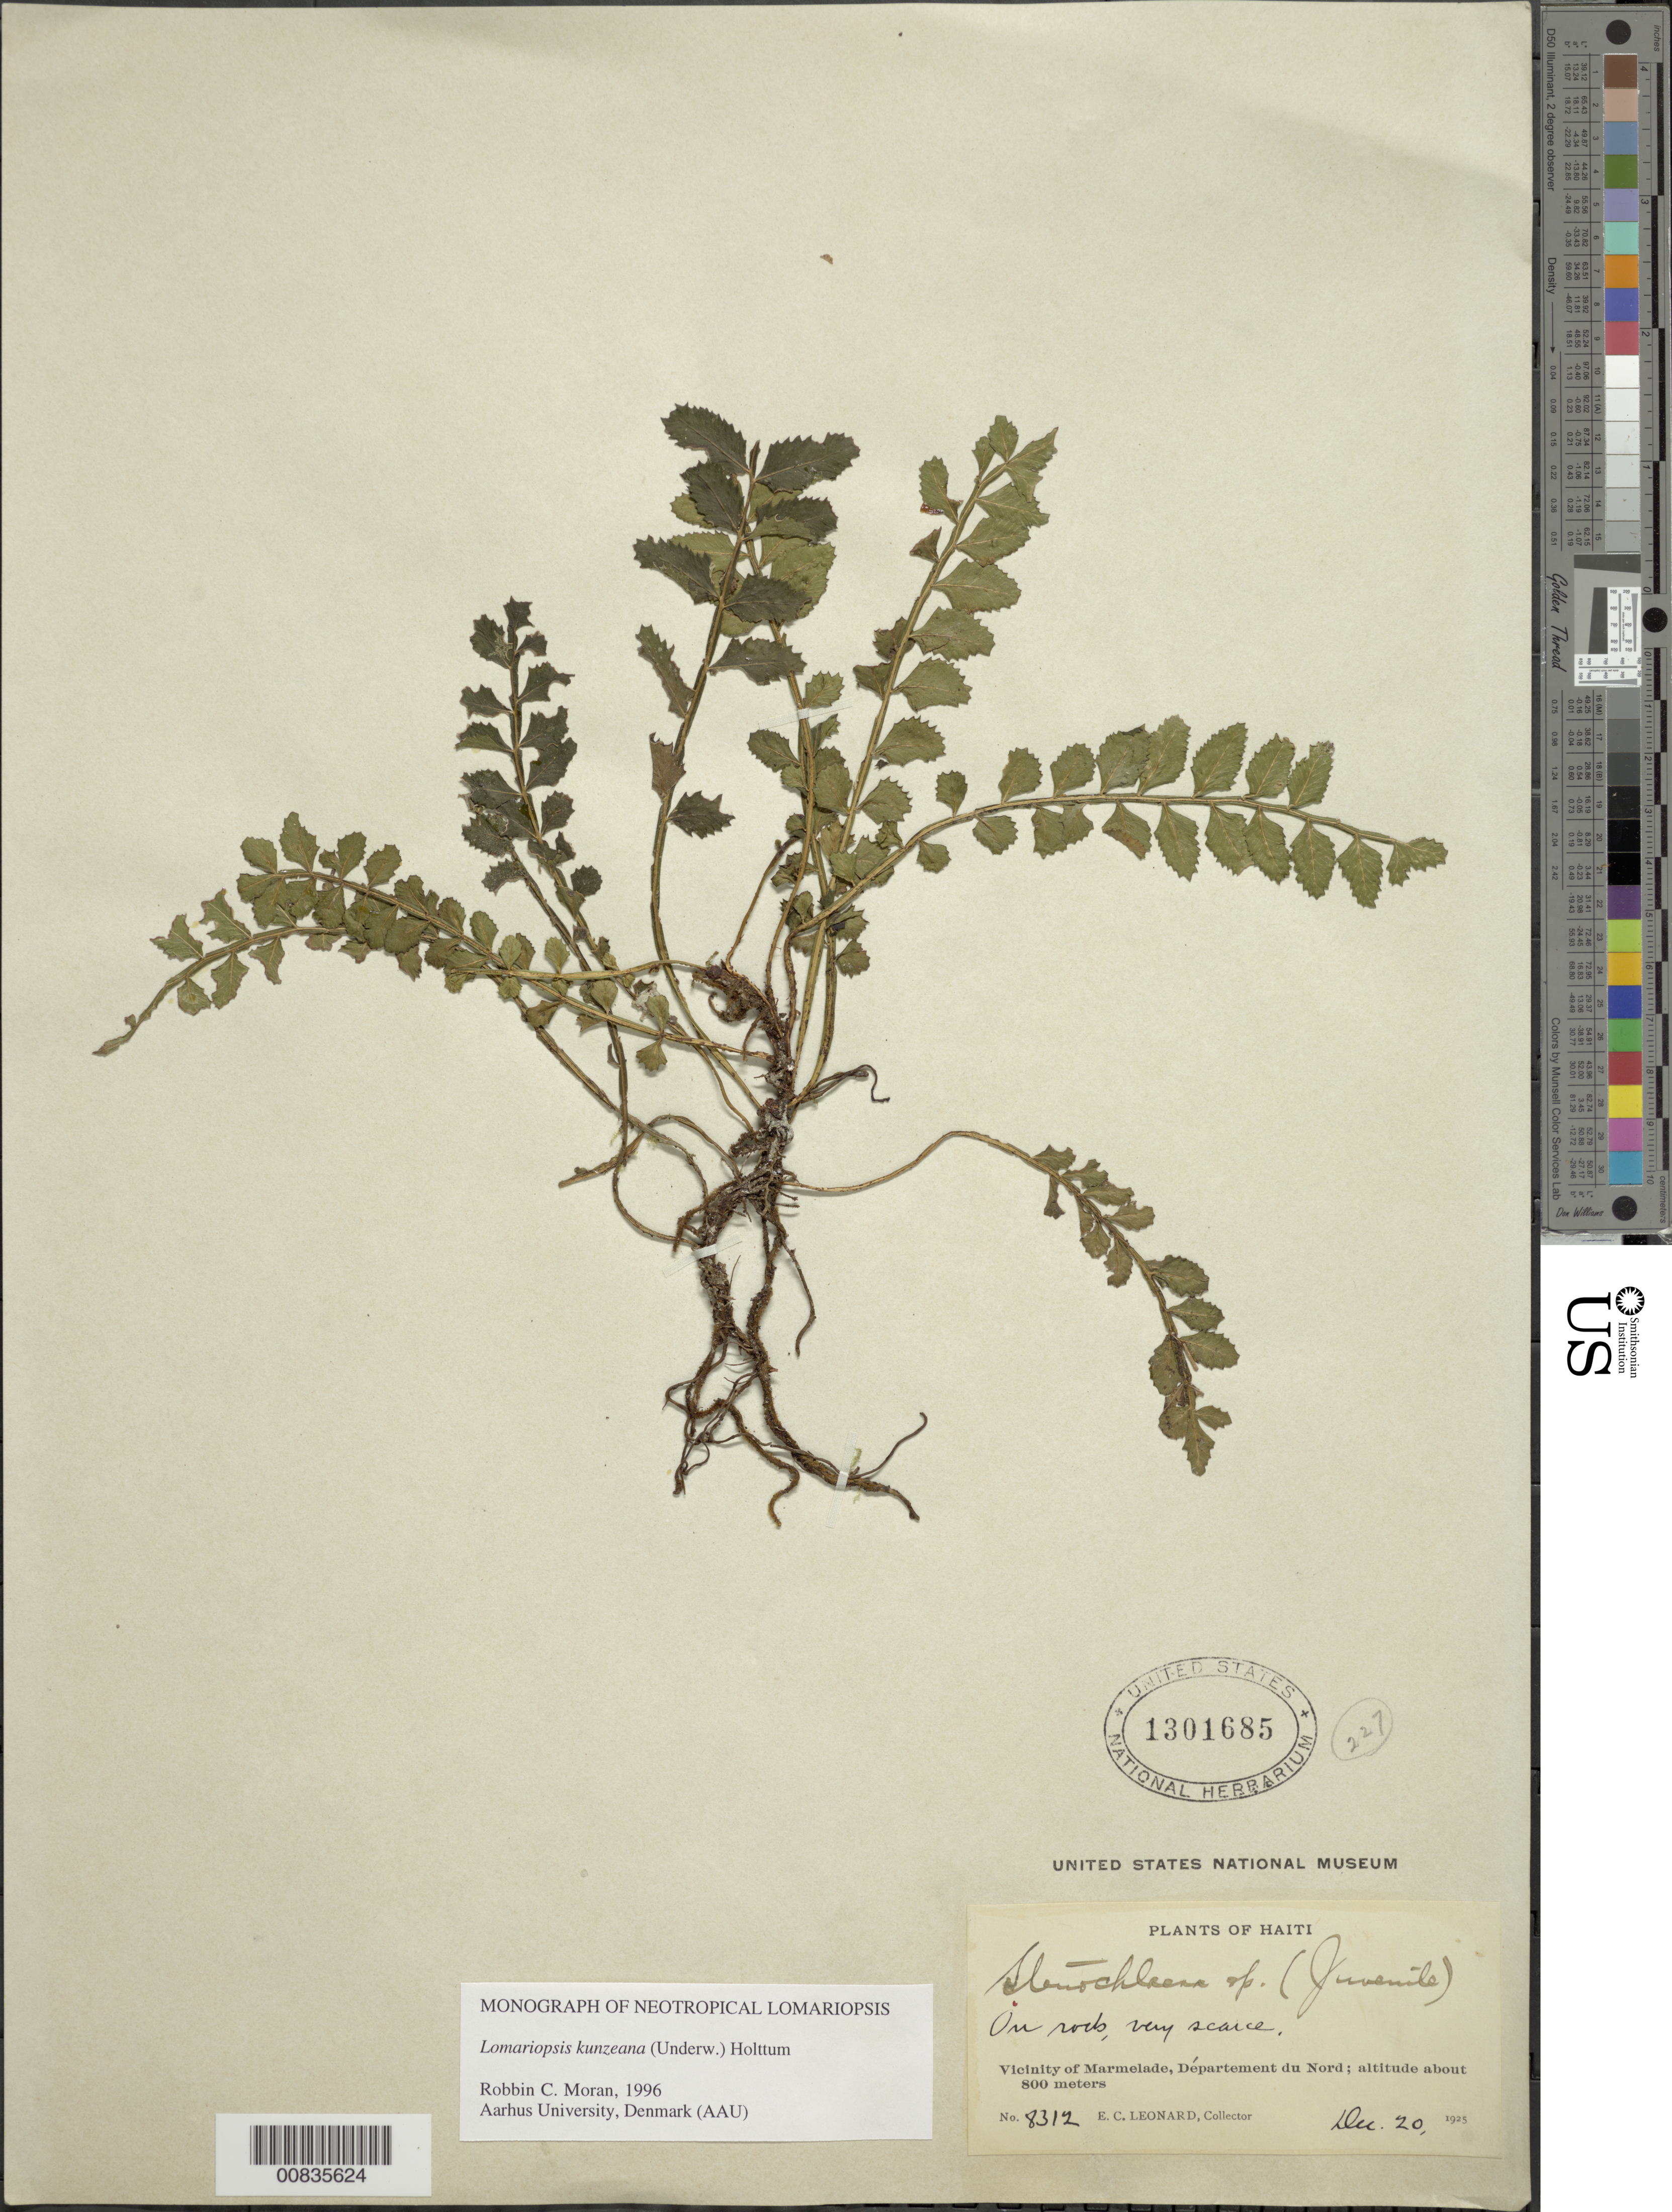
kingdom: Plantae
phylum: Tracheophyta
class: Polypodiopsida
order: Polypodiales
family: Lomariopsidaceae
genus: Lomariopsis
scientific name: Lomariopsis kunzeana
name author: (Underw.) Holttum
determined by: Moran, R. C.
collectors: E. C. Leonard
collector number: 8312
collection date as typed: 20 Dec 1925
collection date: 1925-12-20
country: Haiti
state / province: Nord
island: Hispaniola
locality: Marmelade vicinity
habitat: On rock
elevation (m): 800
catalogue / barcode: US 1301685